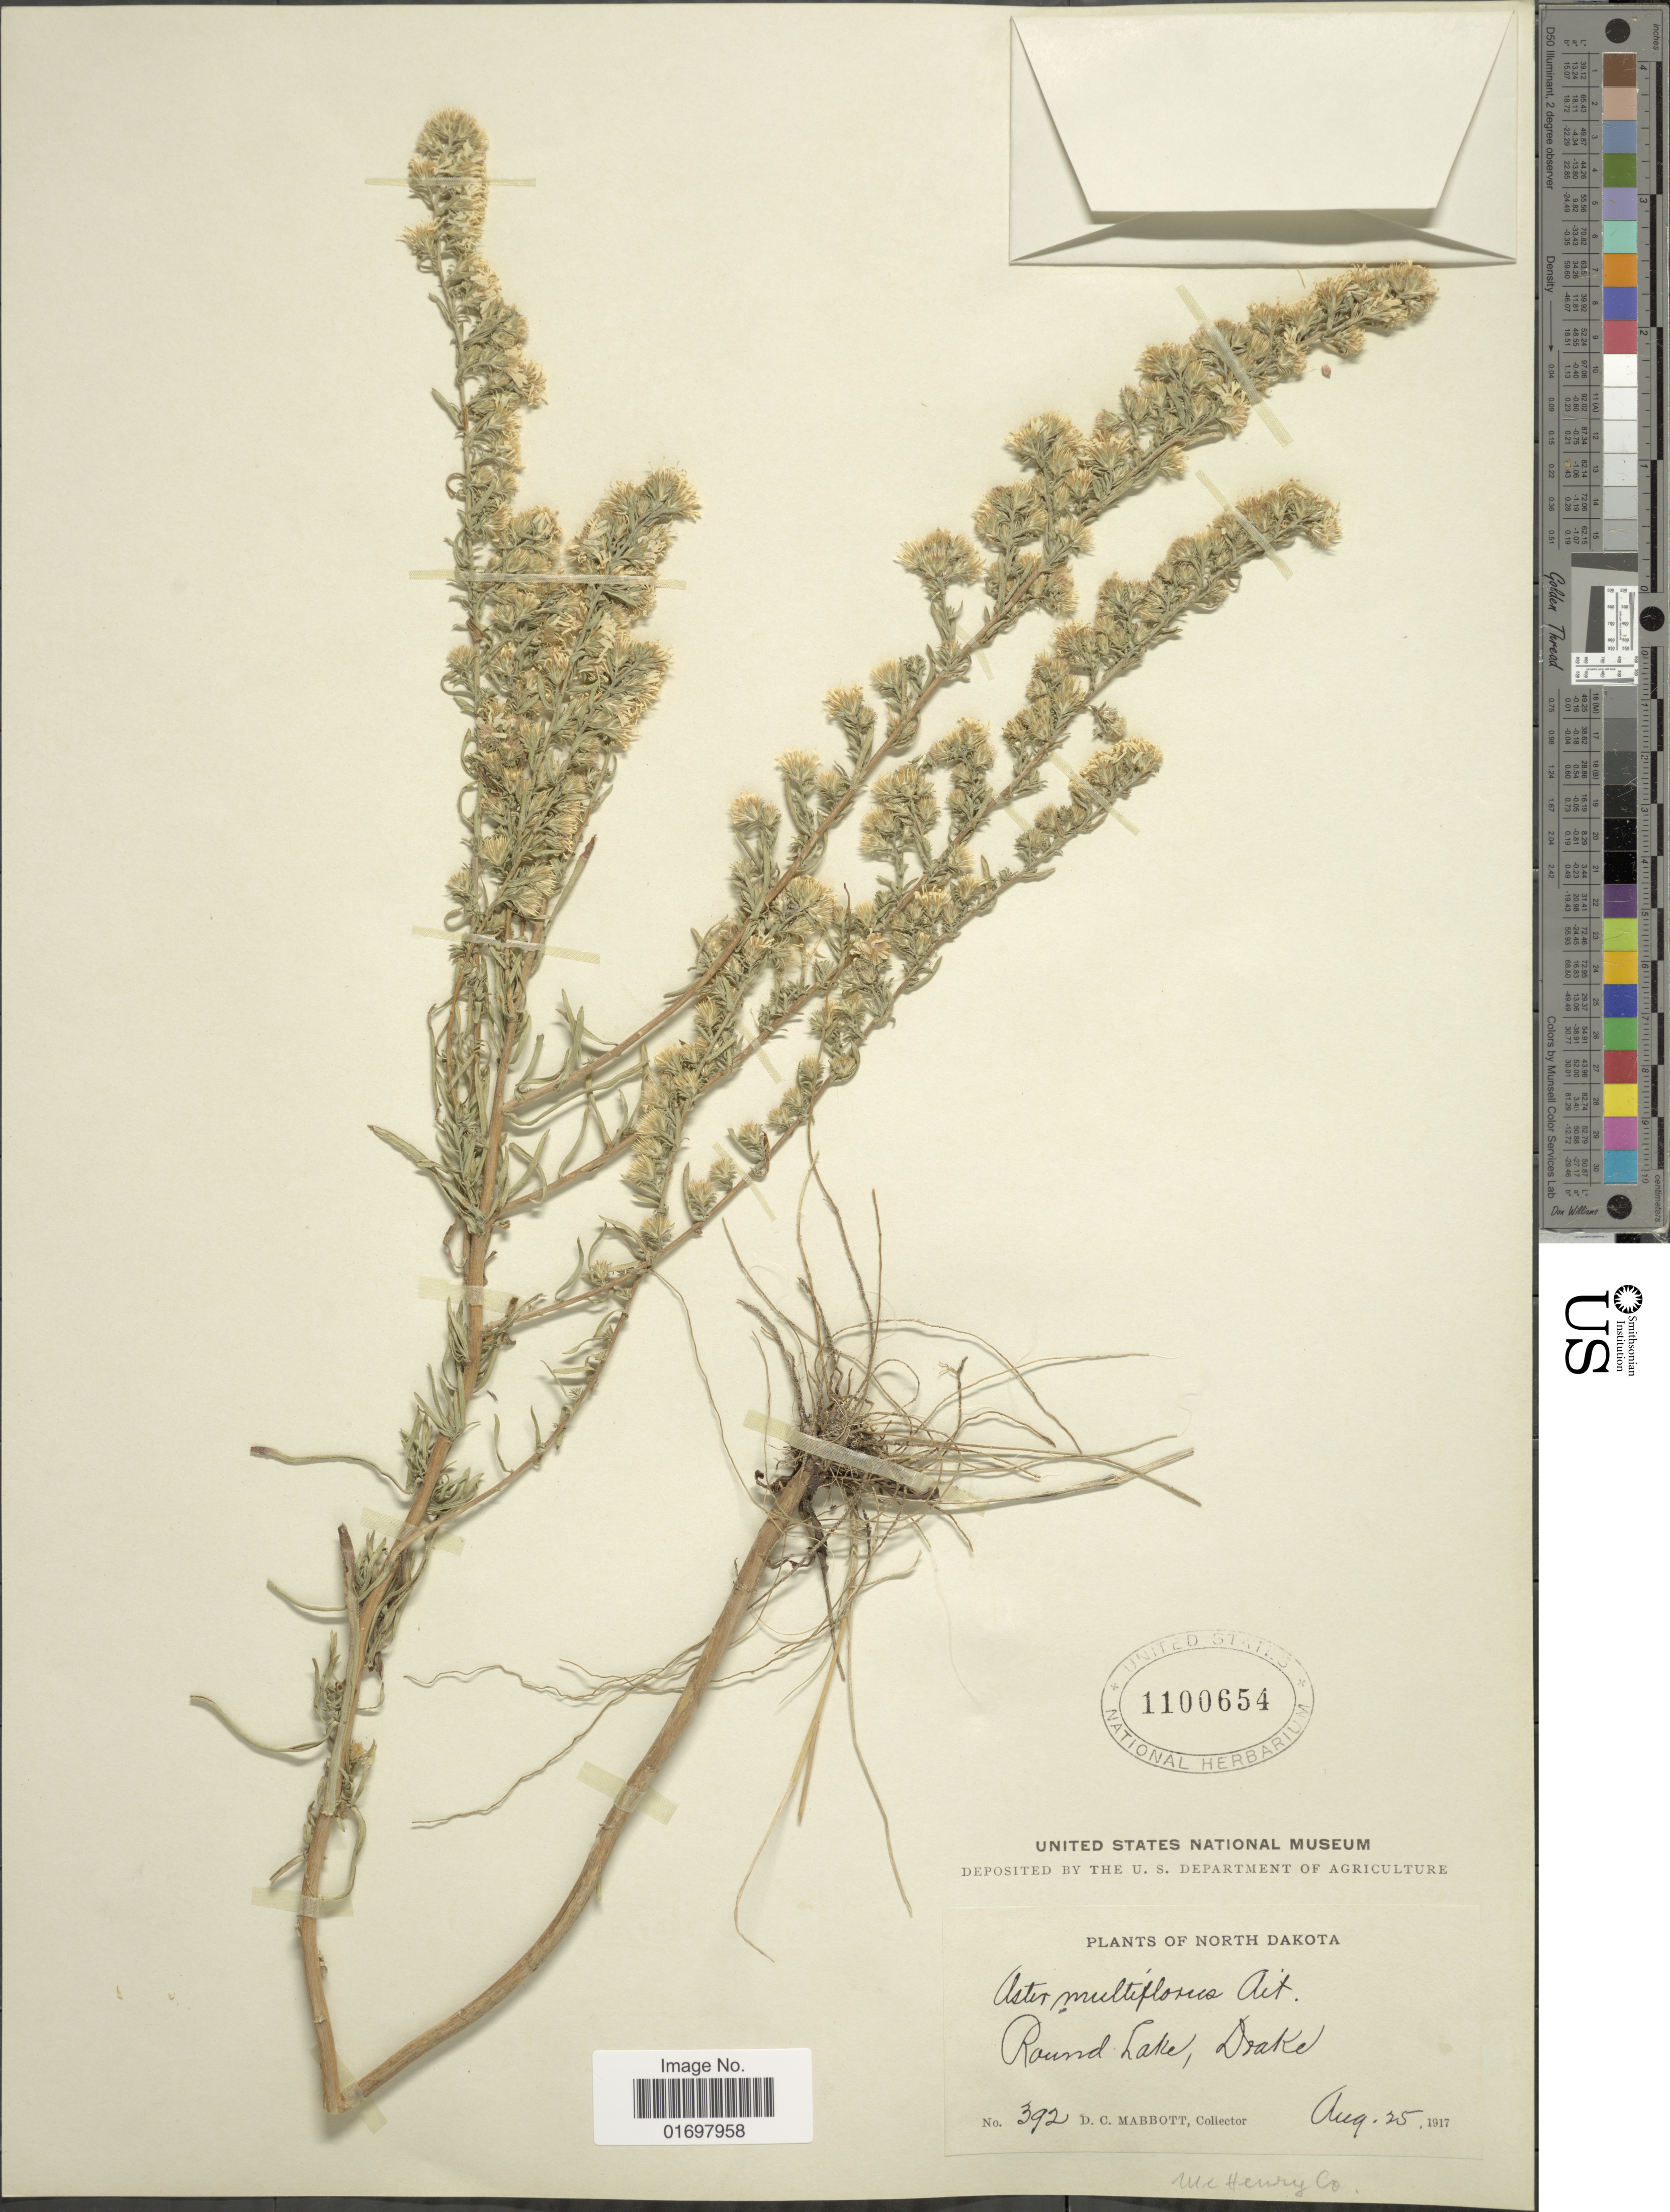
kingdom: Plantae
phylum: Tracheophyta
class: Magnoliopsida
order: Asterales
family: Asteraceae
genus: Symphyotrichum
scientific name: Symphyotrichum falcatum var. commutatum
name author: (Torr. & A. Gray) G.L. Nesom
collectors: D. Mabbott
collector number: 392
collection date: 1917-08-25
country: United States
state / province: North Dakota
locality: North Dakota, Round Lake, Drake.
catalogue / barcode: US 1100654